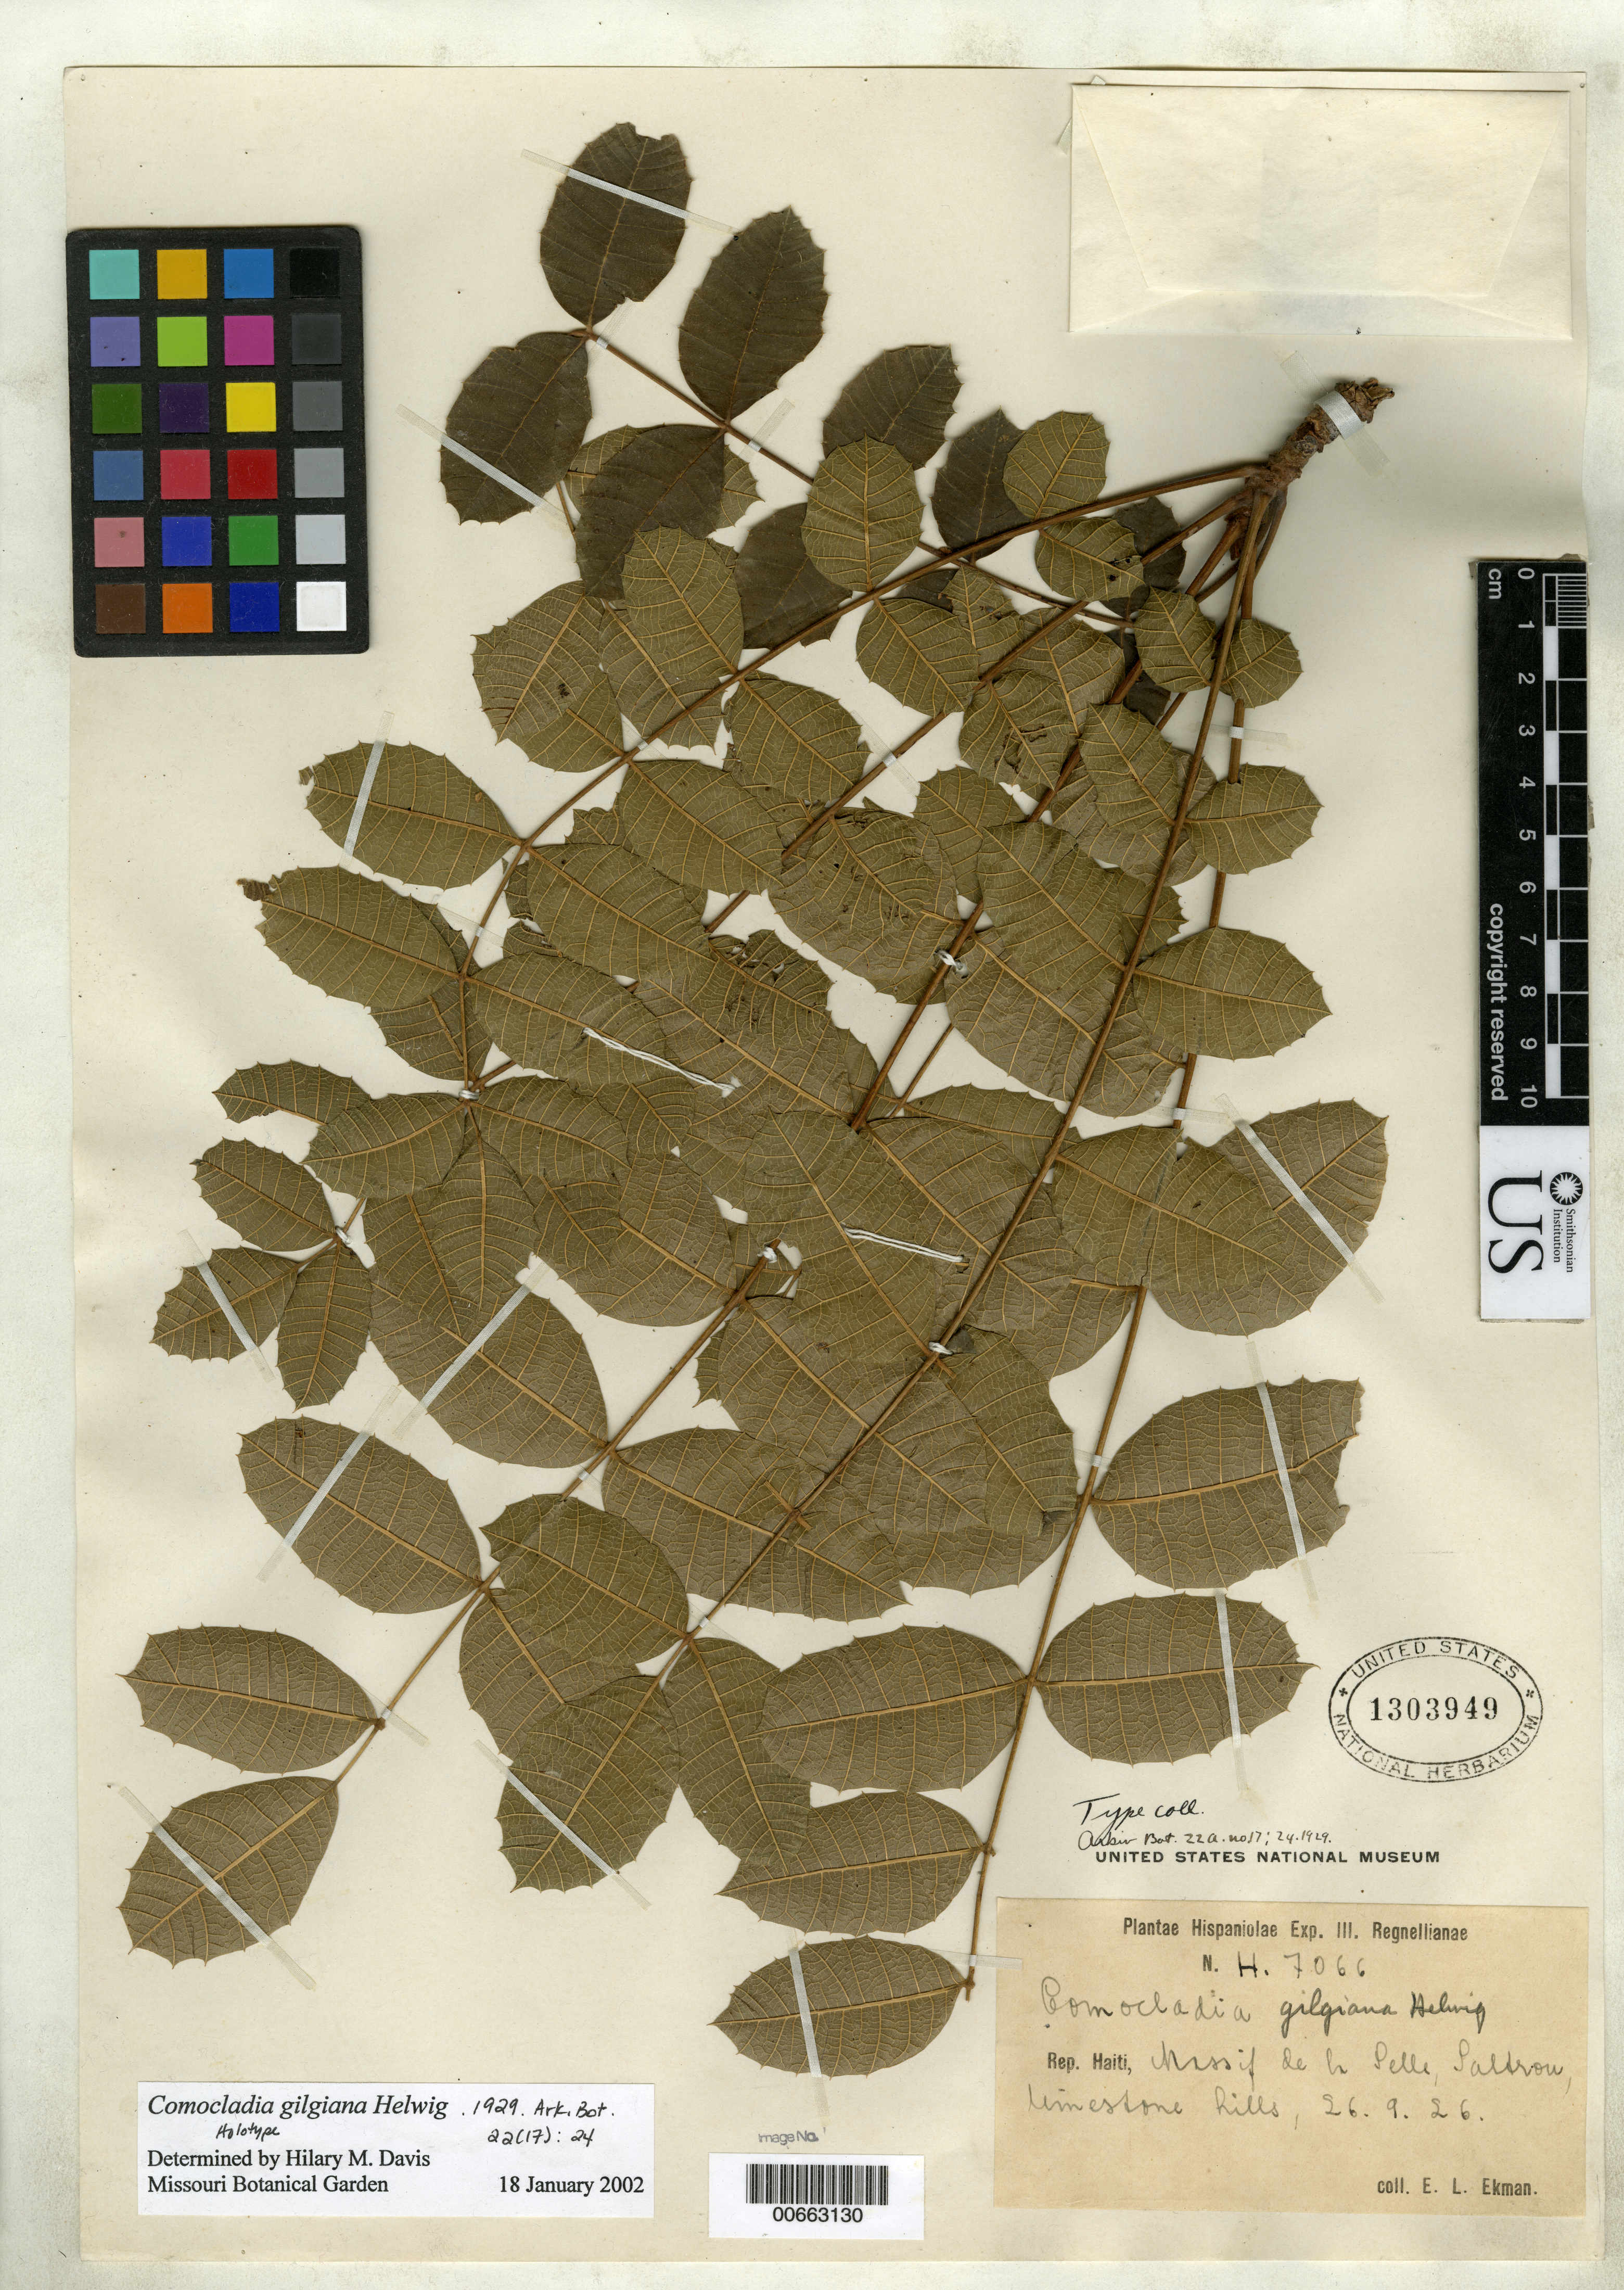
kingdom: Plantae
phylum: Tracheophyta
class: Magnoliopsida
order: Sapindales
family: Anacardiaceae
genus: Comocladia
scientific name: Comocladia gilgiana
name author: Helwig in Urb.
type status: Holotype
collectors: E. L. Ekman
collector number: H 7066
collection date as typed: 26 Sep 1926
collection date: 1926-09-26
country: Haiti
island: Hispaniola Island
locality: Massif de La Selle, prope Saltrou.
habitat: Limestone hills.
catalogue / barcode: US 1303949